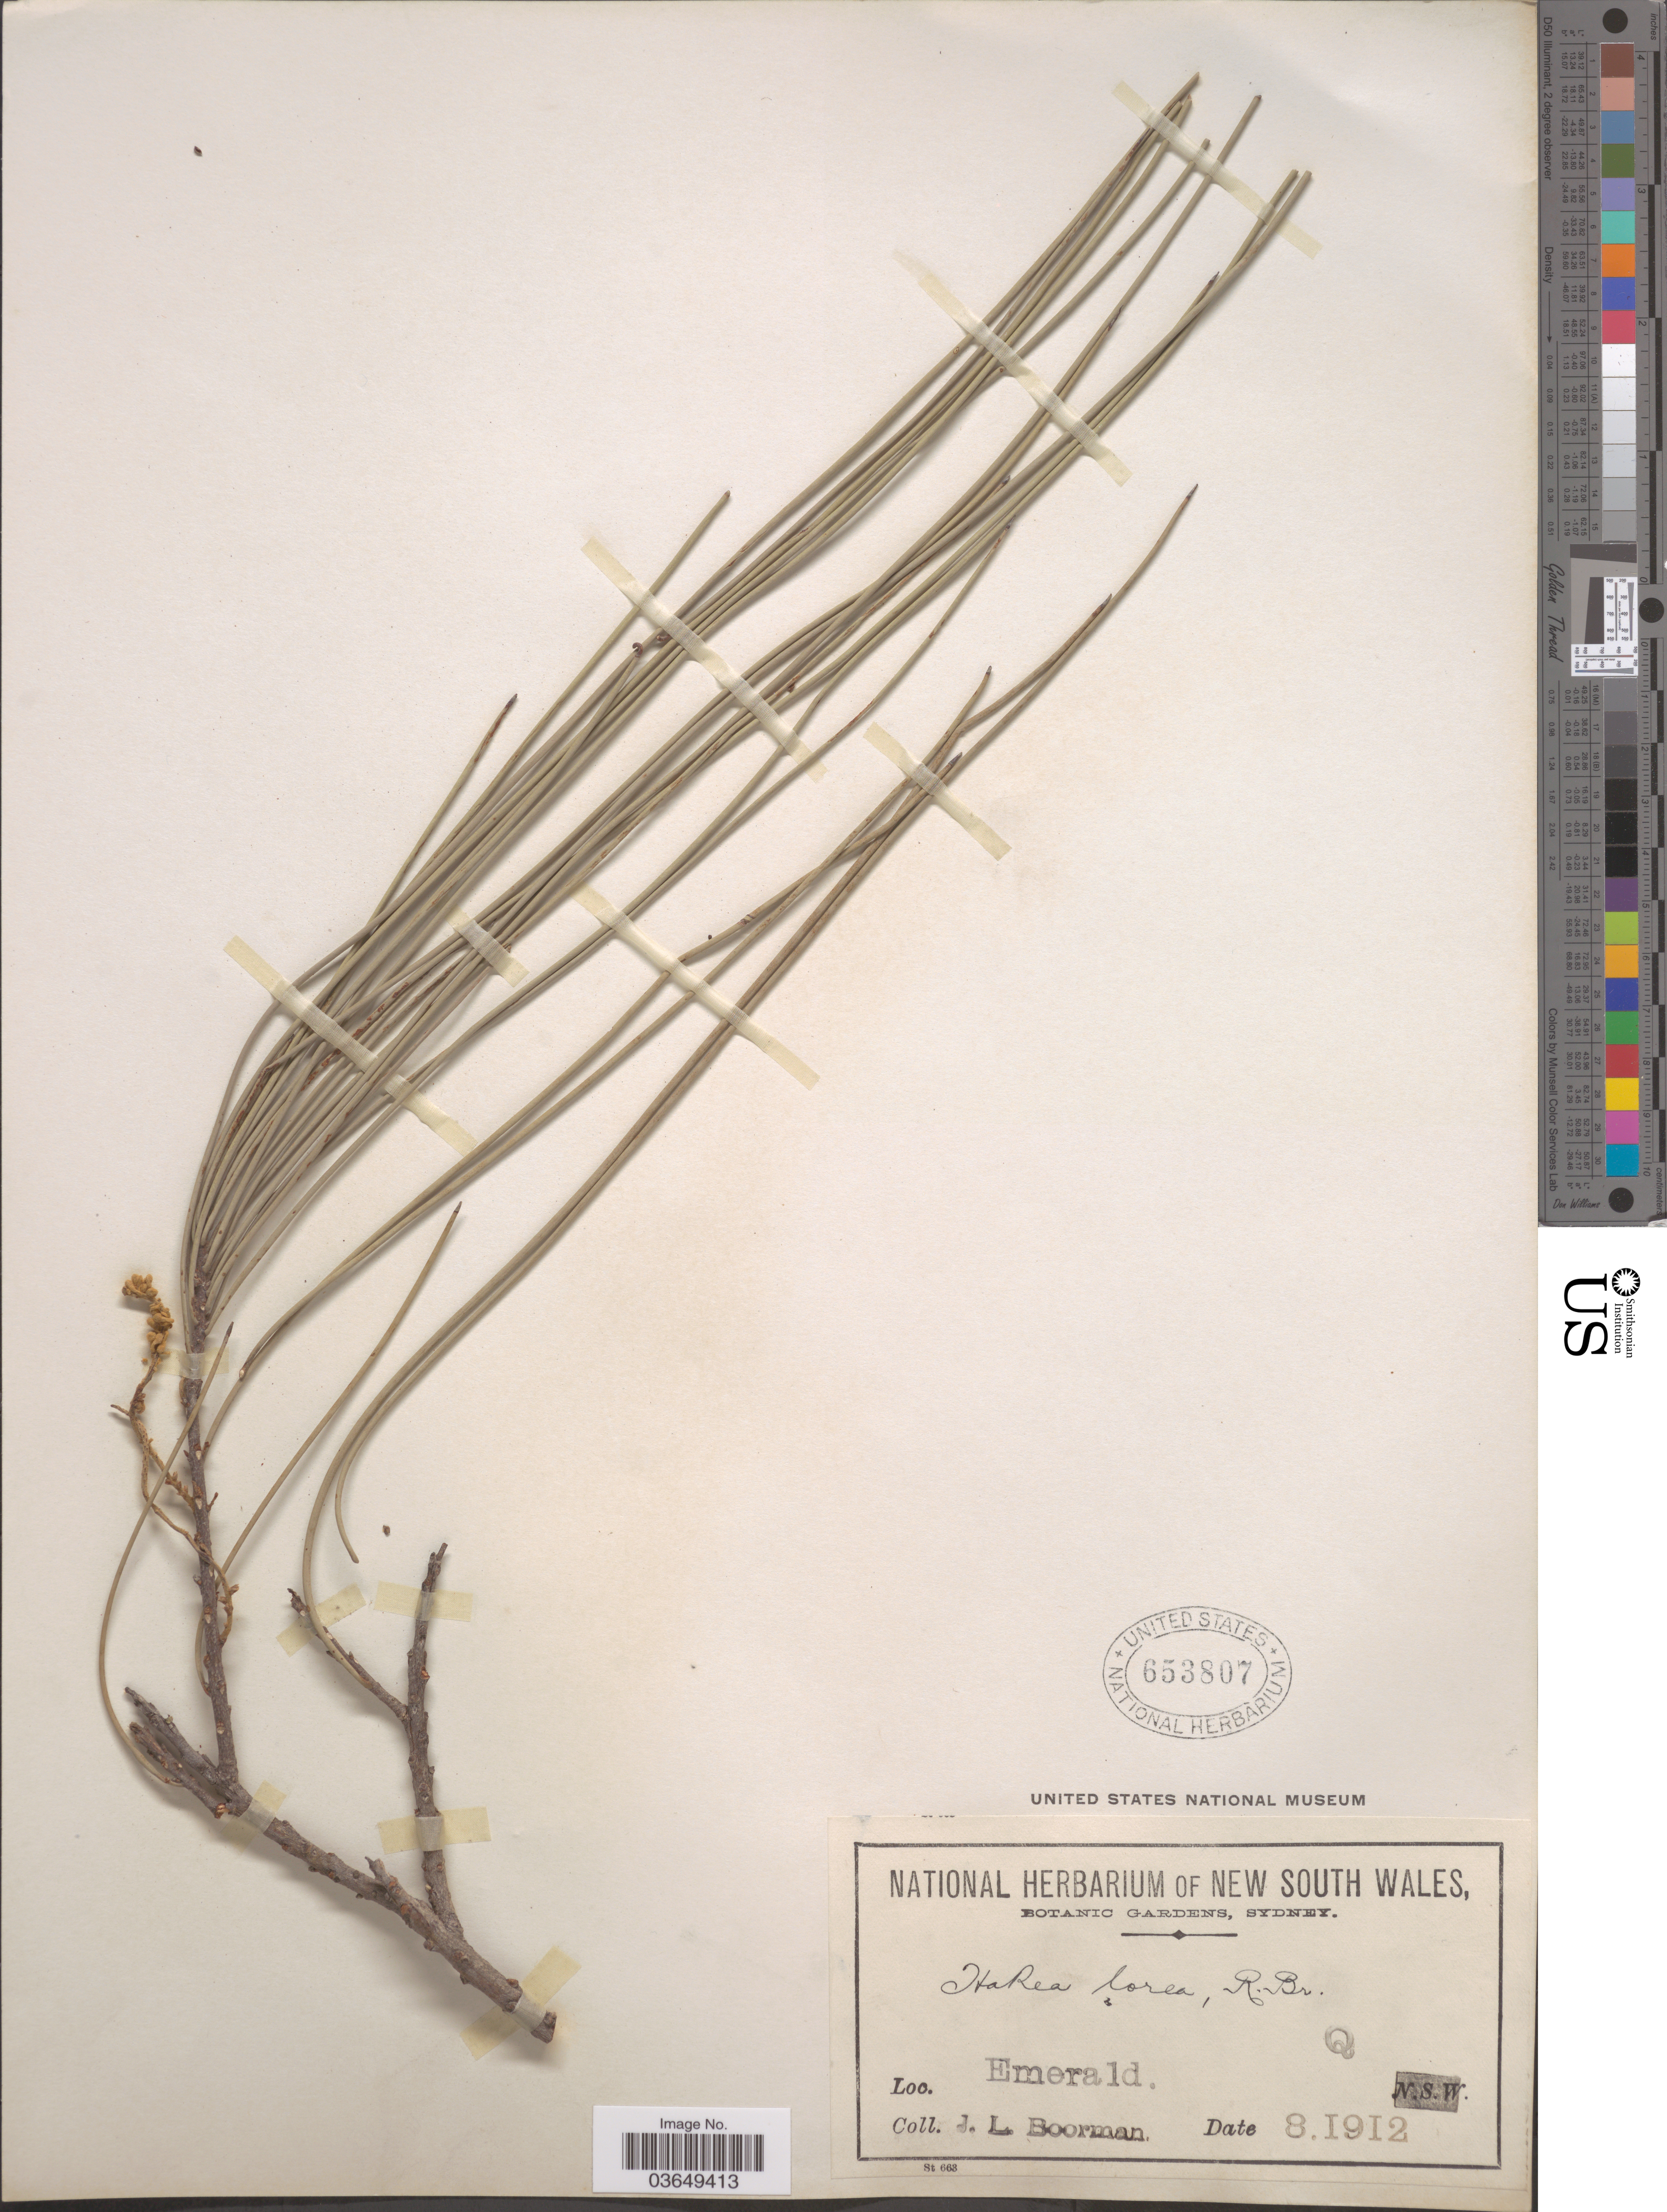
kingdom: Plantae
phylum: Tracheophyta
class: Magnoliopsida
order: Proteales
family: Proteaceae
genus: Hakea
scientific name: Hakea lorea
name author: R. Br.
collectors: J. Boorman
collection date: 1912-08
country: Australia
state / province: Queensland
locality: Emerald.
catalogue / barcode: US 653807